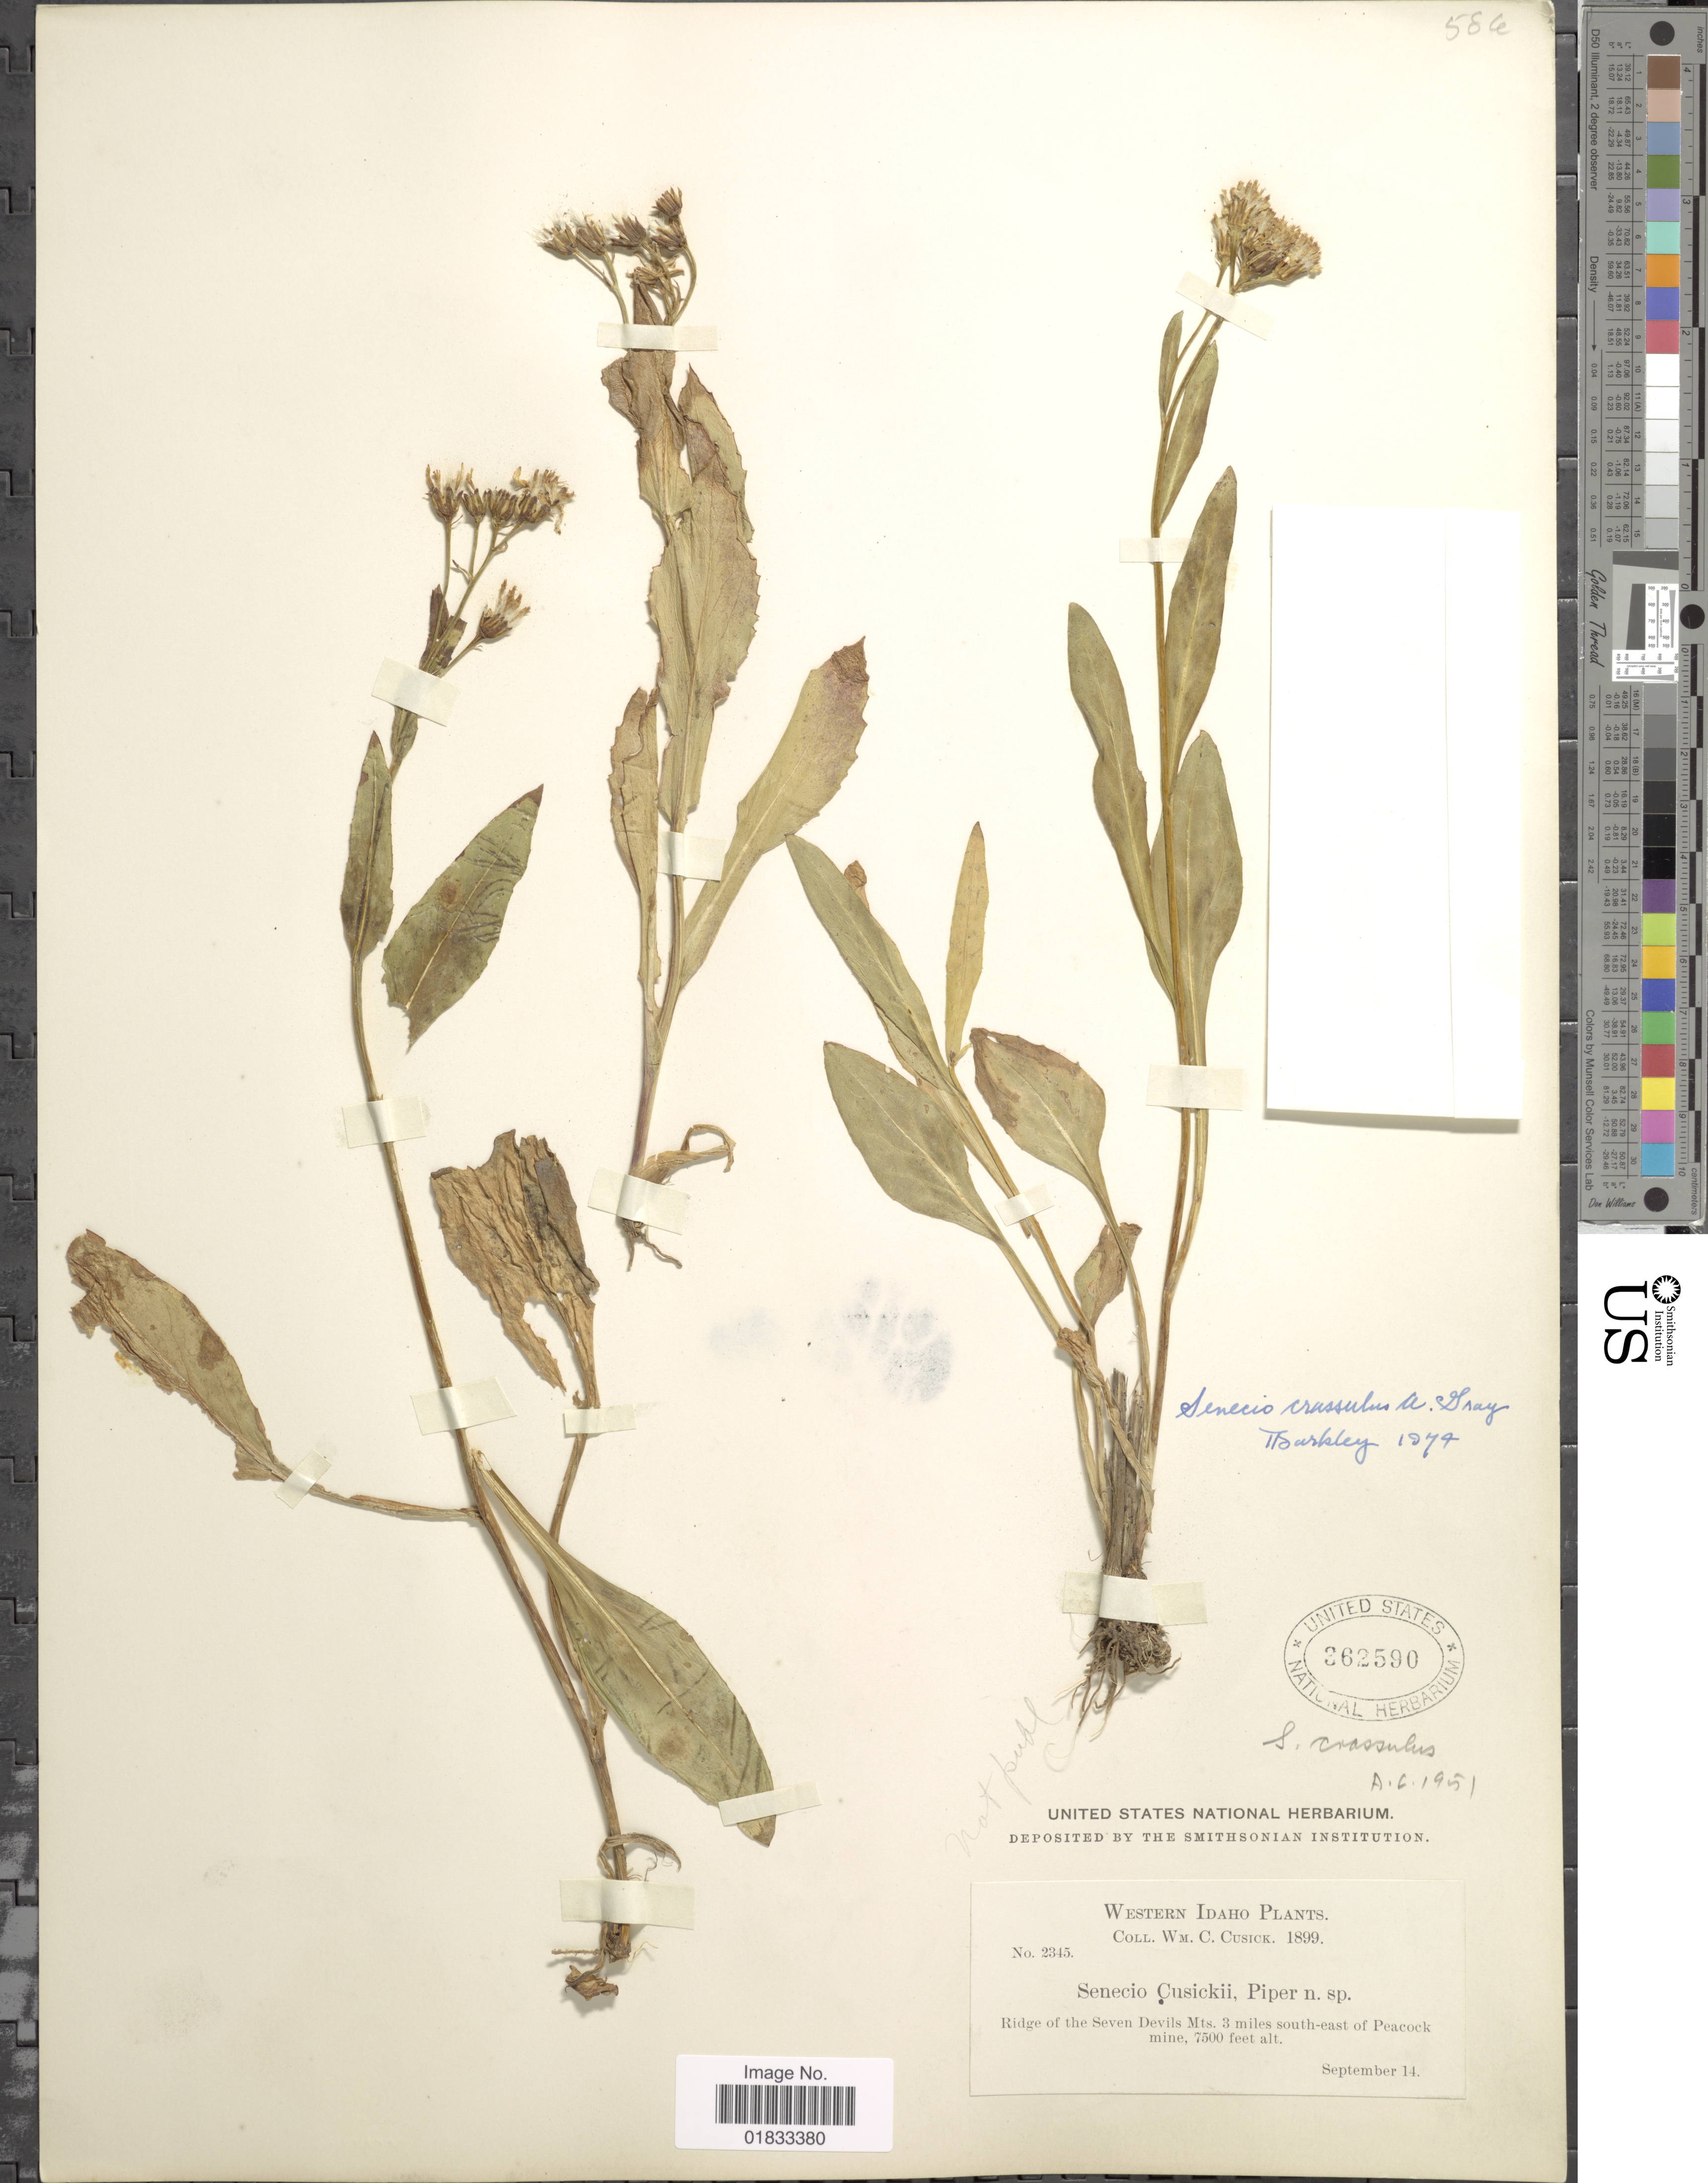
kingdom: Plantae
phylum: Tracheophyta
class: Magnoliopsida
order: Asterales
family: Asteraceae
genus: Senecio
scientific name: Senecio crassulus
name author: A. Gray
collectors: W. C. Cusick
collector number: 2345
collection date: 1899-09-14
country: United States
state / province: Idaho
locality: Western Idaho, Ridge of the Seven Devils Mts. 3 miles south-east of Peacock mine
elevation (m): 2286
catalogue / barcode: US 362590